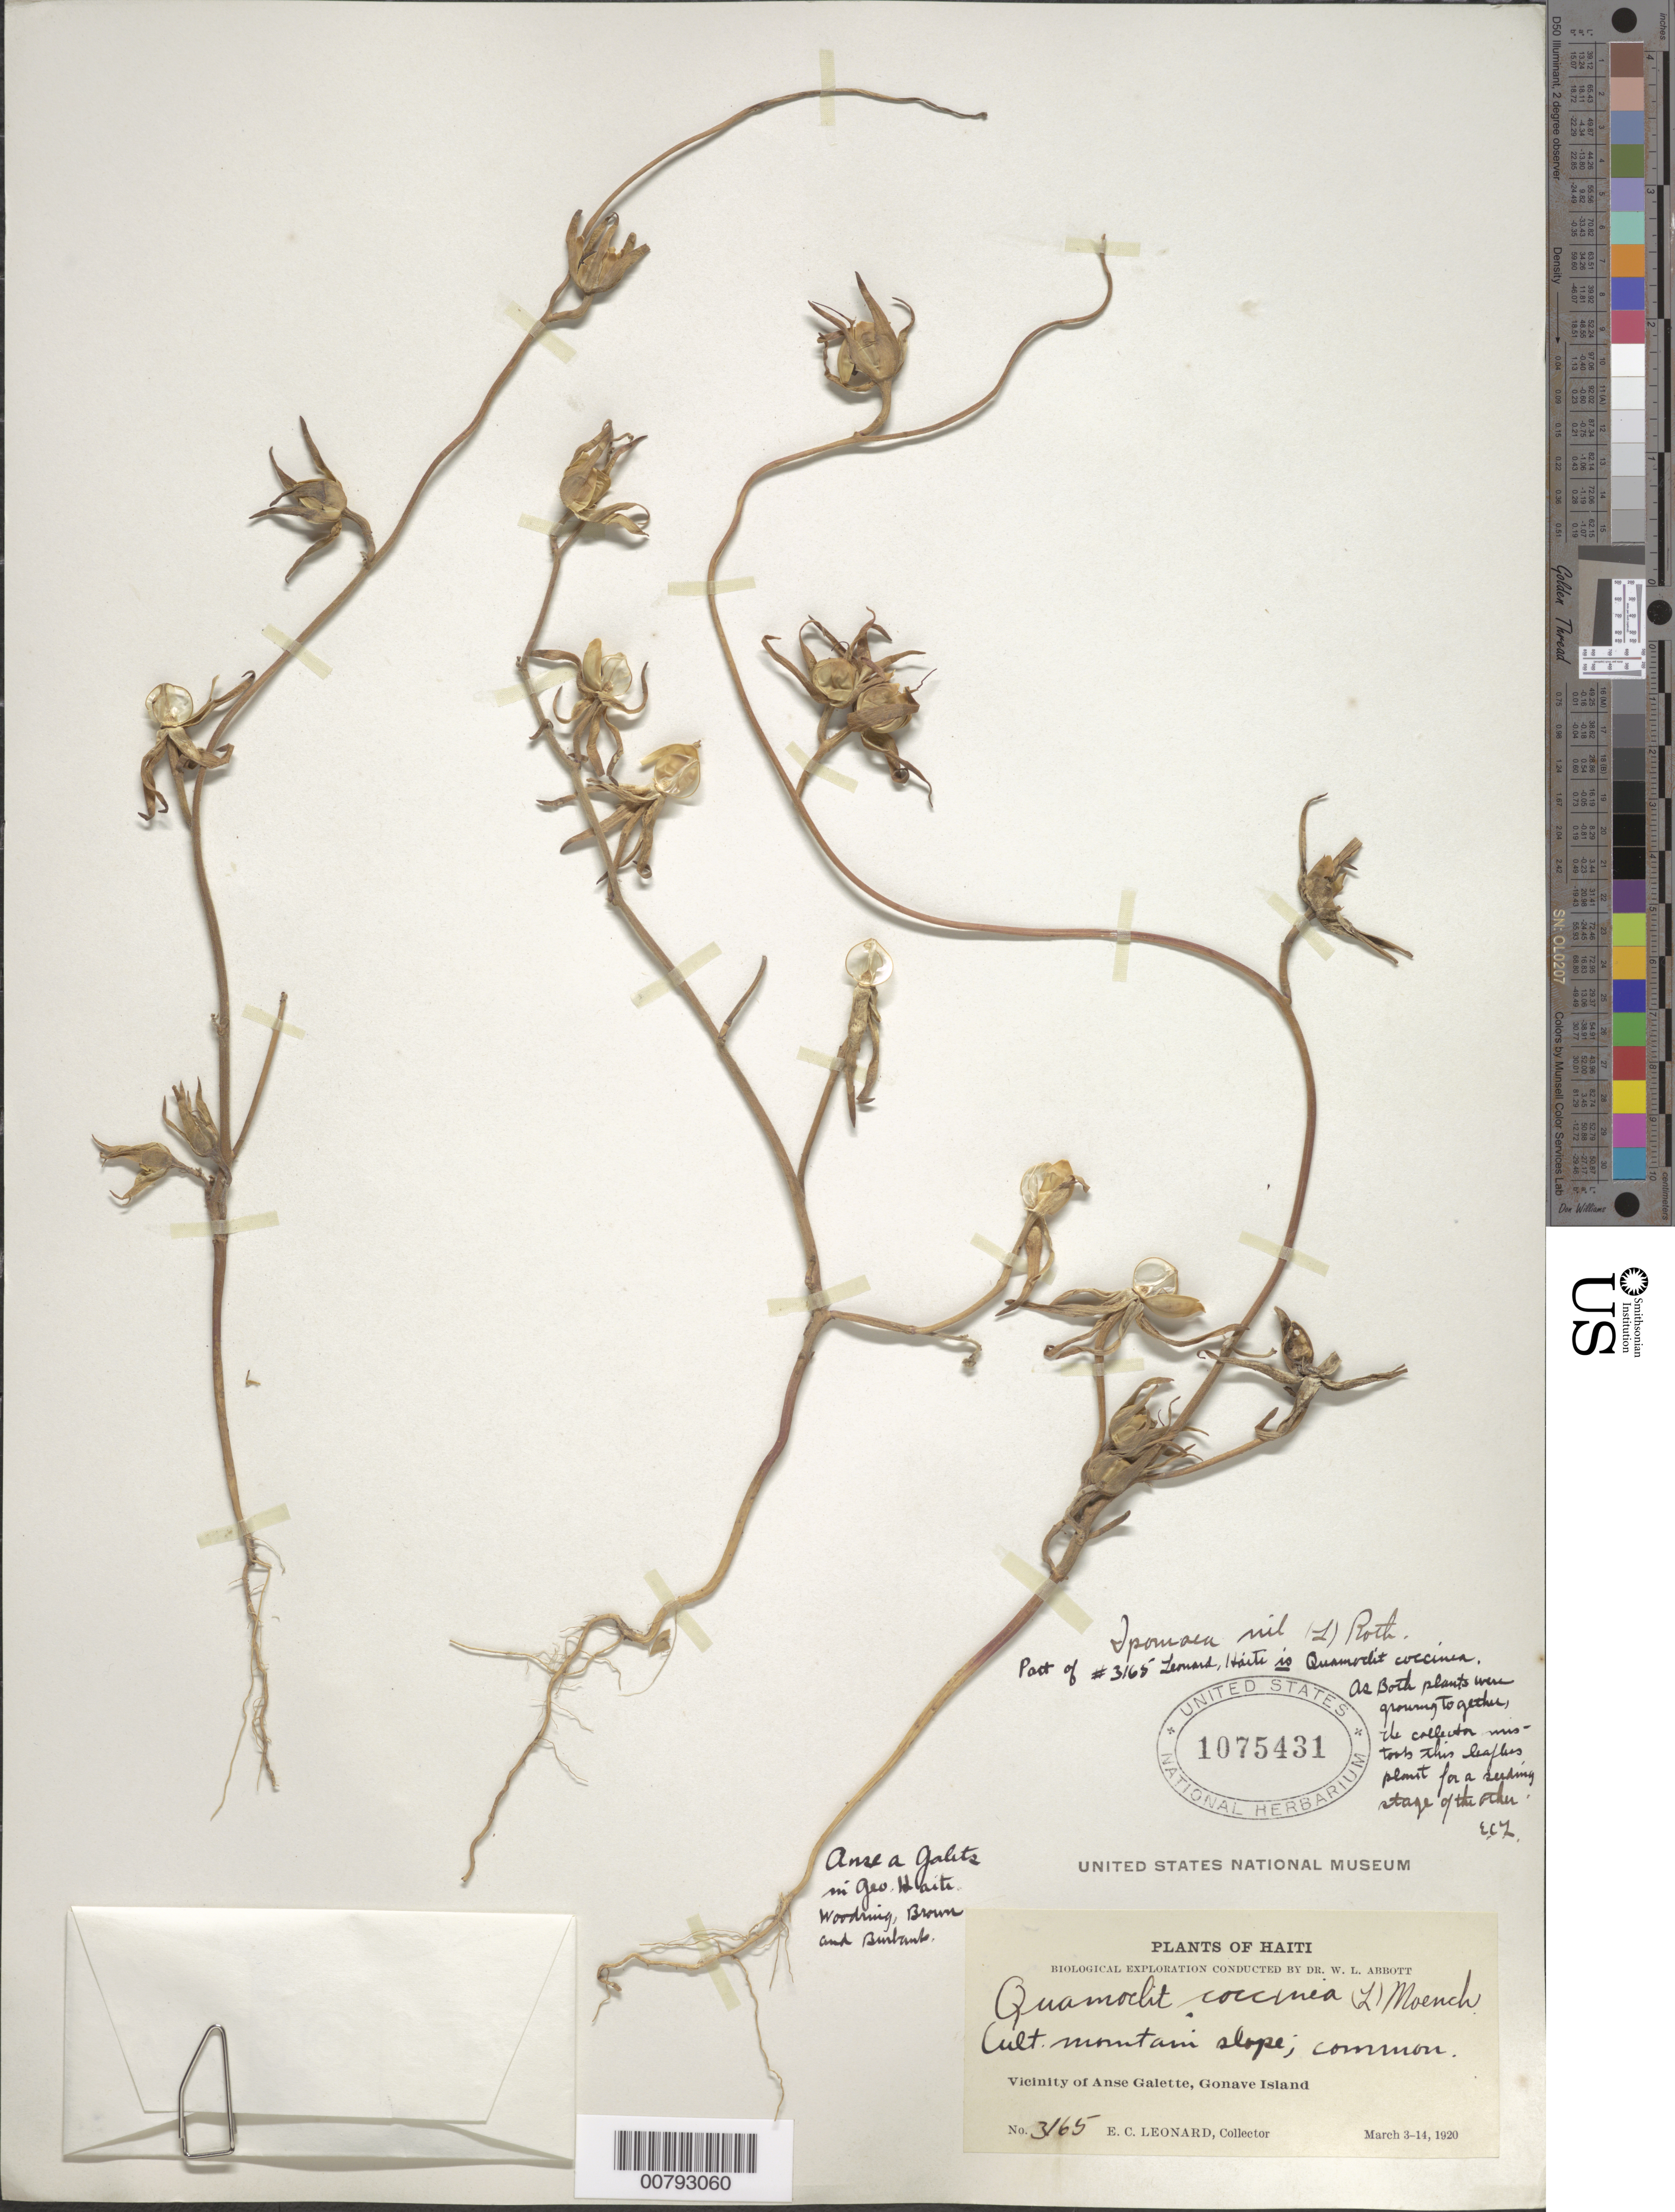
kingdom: Plantae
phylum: Tracheophyta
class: Magnoliopsida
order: Solanales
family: Convolvulaceae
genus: Ipomoea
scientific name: Ipomoea nil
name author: (L.) Roth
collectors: E. C. Leonard & G. M. Leonard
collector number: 3165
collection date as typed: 03 Mar 1920 to 14 Mar 1920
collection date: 1920-03-03/1920-03-14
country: Haiti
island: Hispaniola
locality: Gonave Island, vicinity of Anse Galette.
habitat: Cultivated mountain slope.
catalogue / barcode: US 1075431